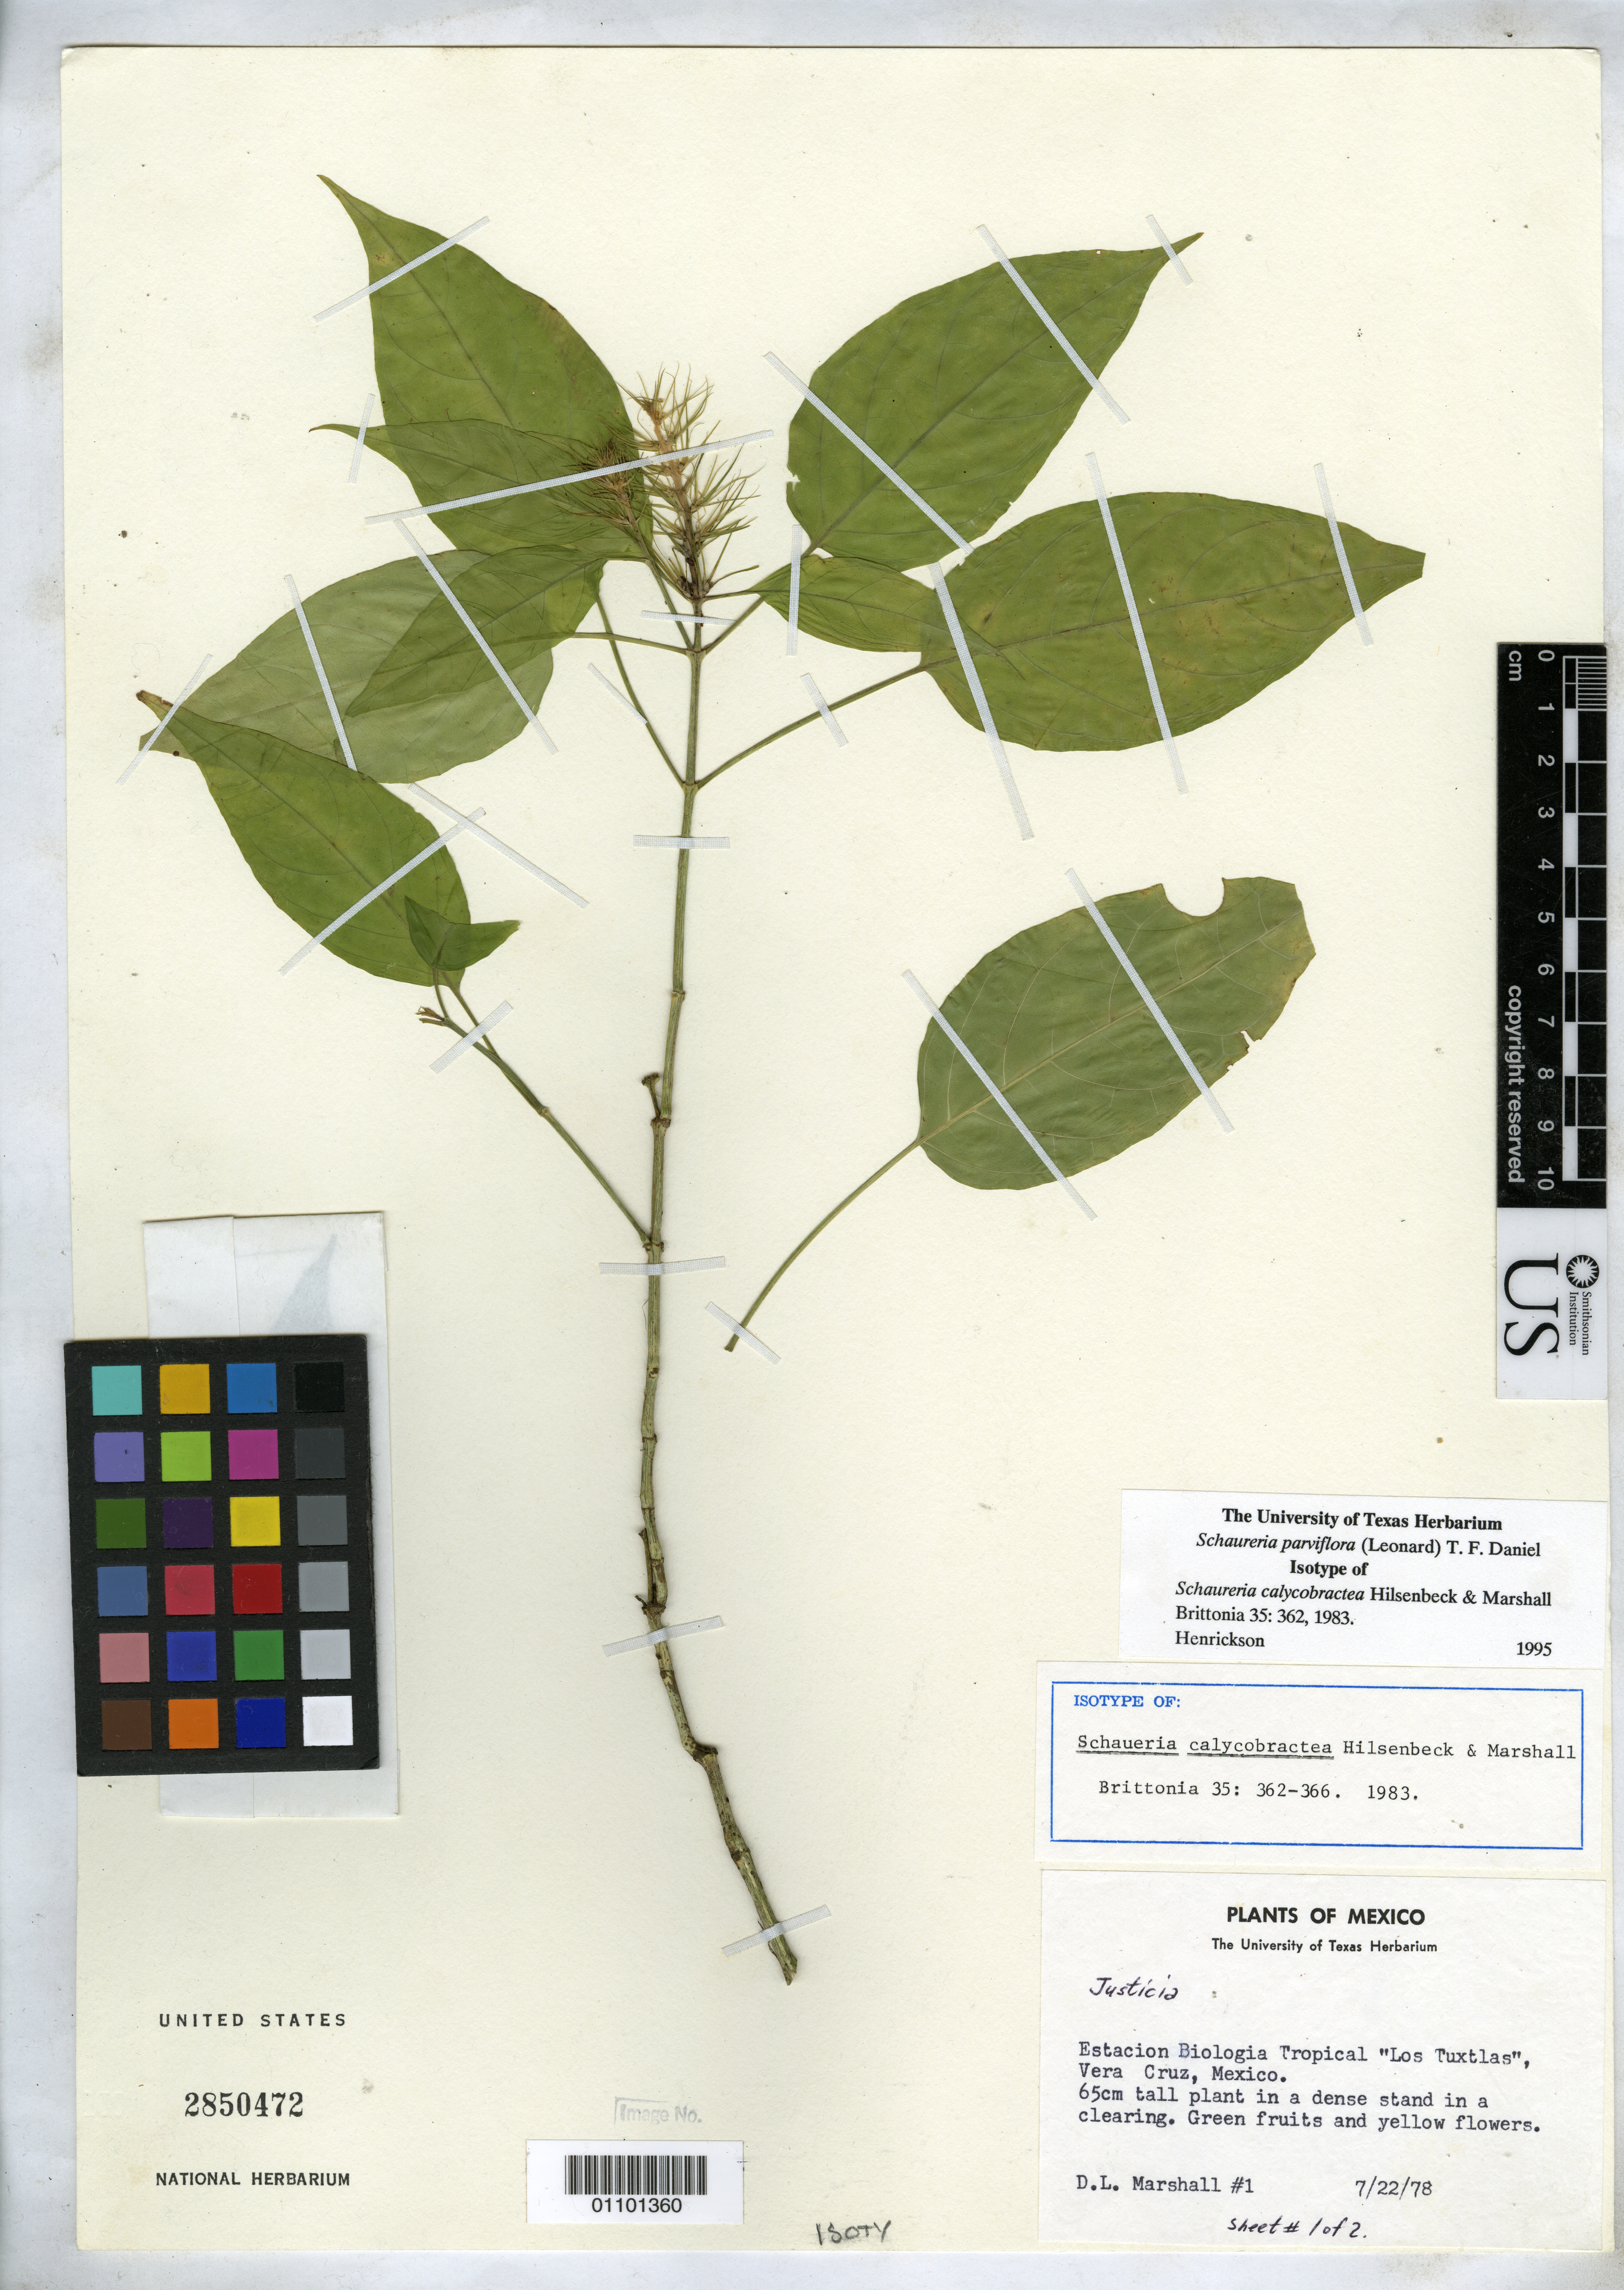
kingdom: Plantae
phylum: Tracheophyta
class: Magnoliopsida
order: Lamiales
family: Acanthaceae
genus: Schaueria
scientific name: Schaueria calycobractea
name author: Hilsenb. & D.L. Marshall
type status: Isotype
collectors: D. L. Marshall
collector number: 1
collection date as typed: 22 Jul 1978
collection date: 1978-07-22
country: Mexico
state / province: Veracruz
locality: Estacion Biologia tropicallos Tuxtlas.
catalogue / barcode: US 2850472